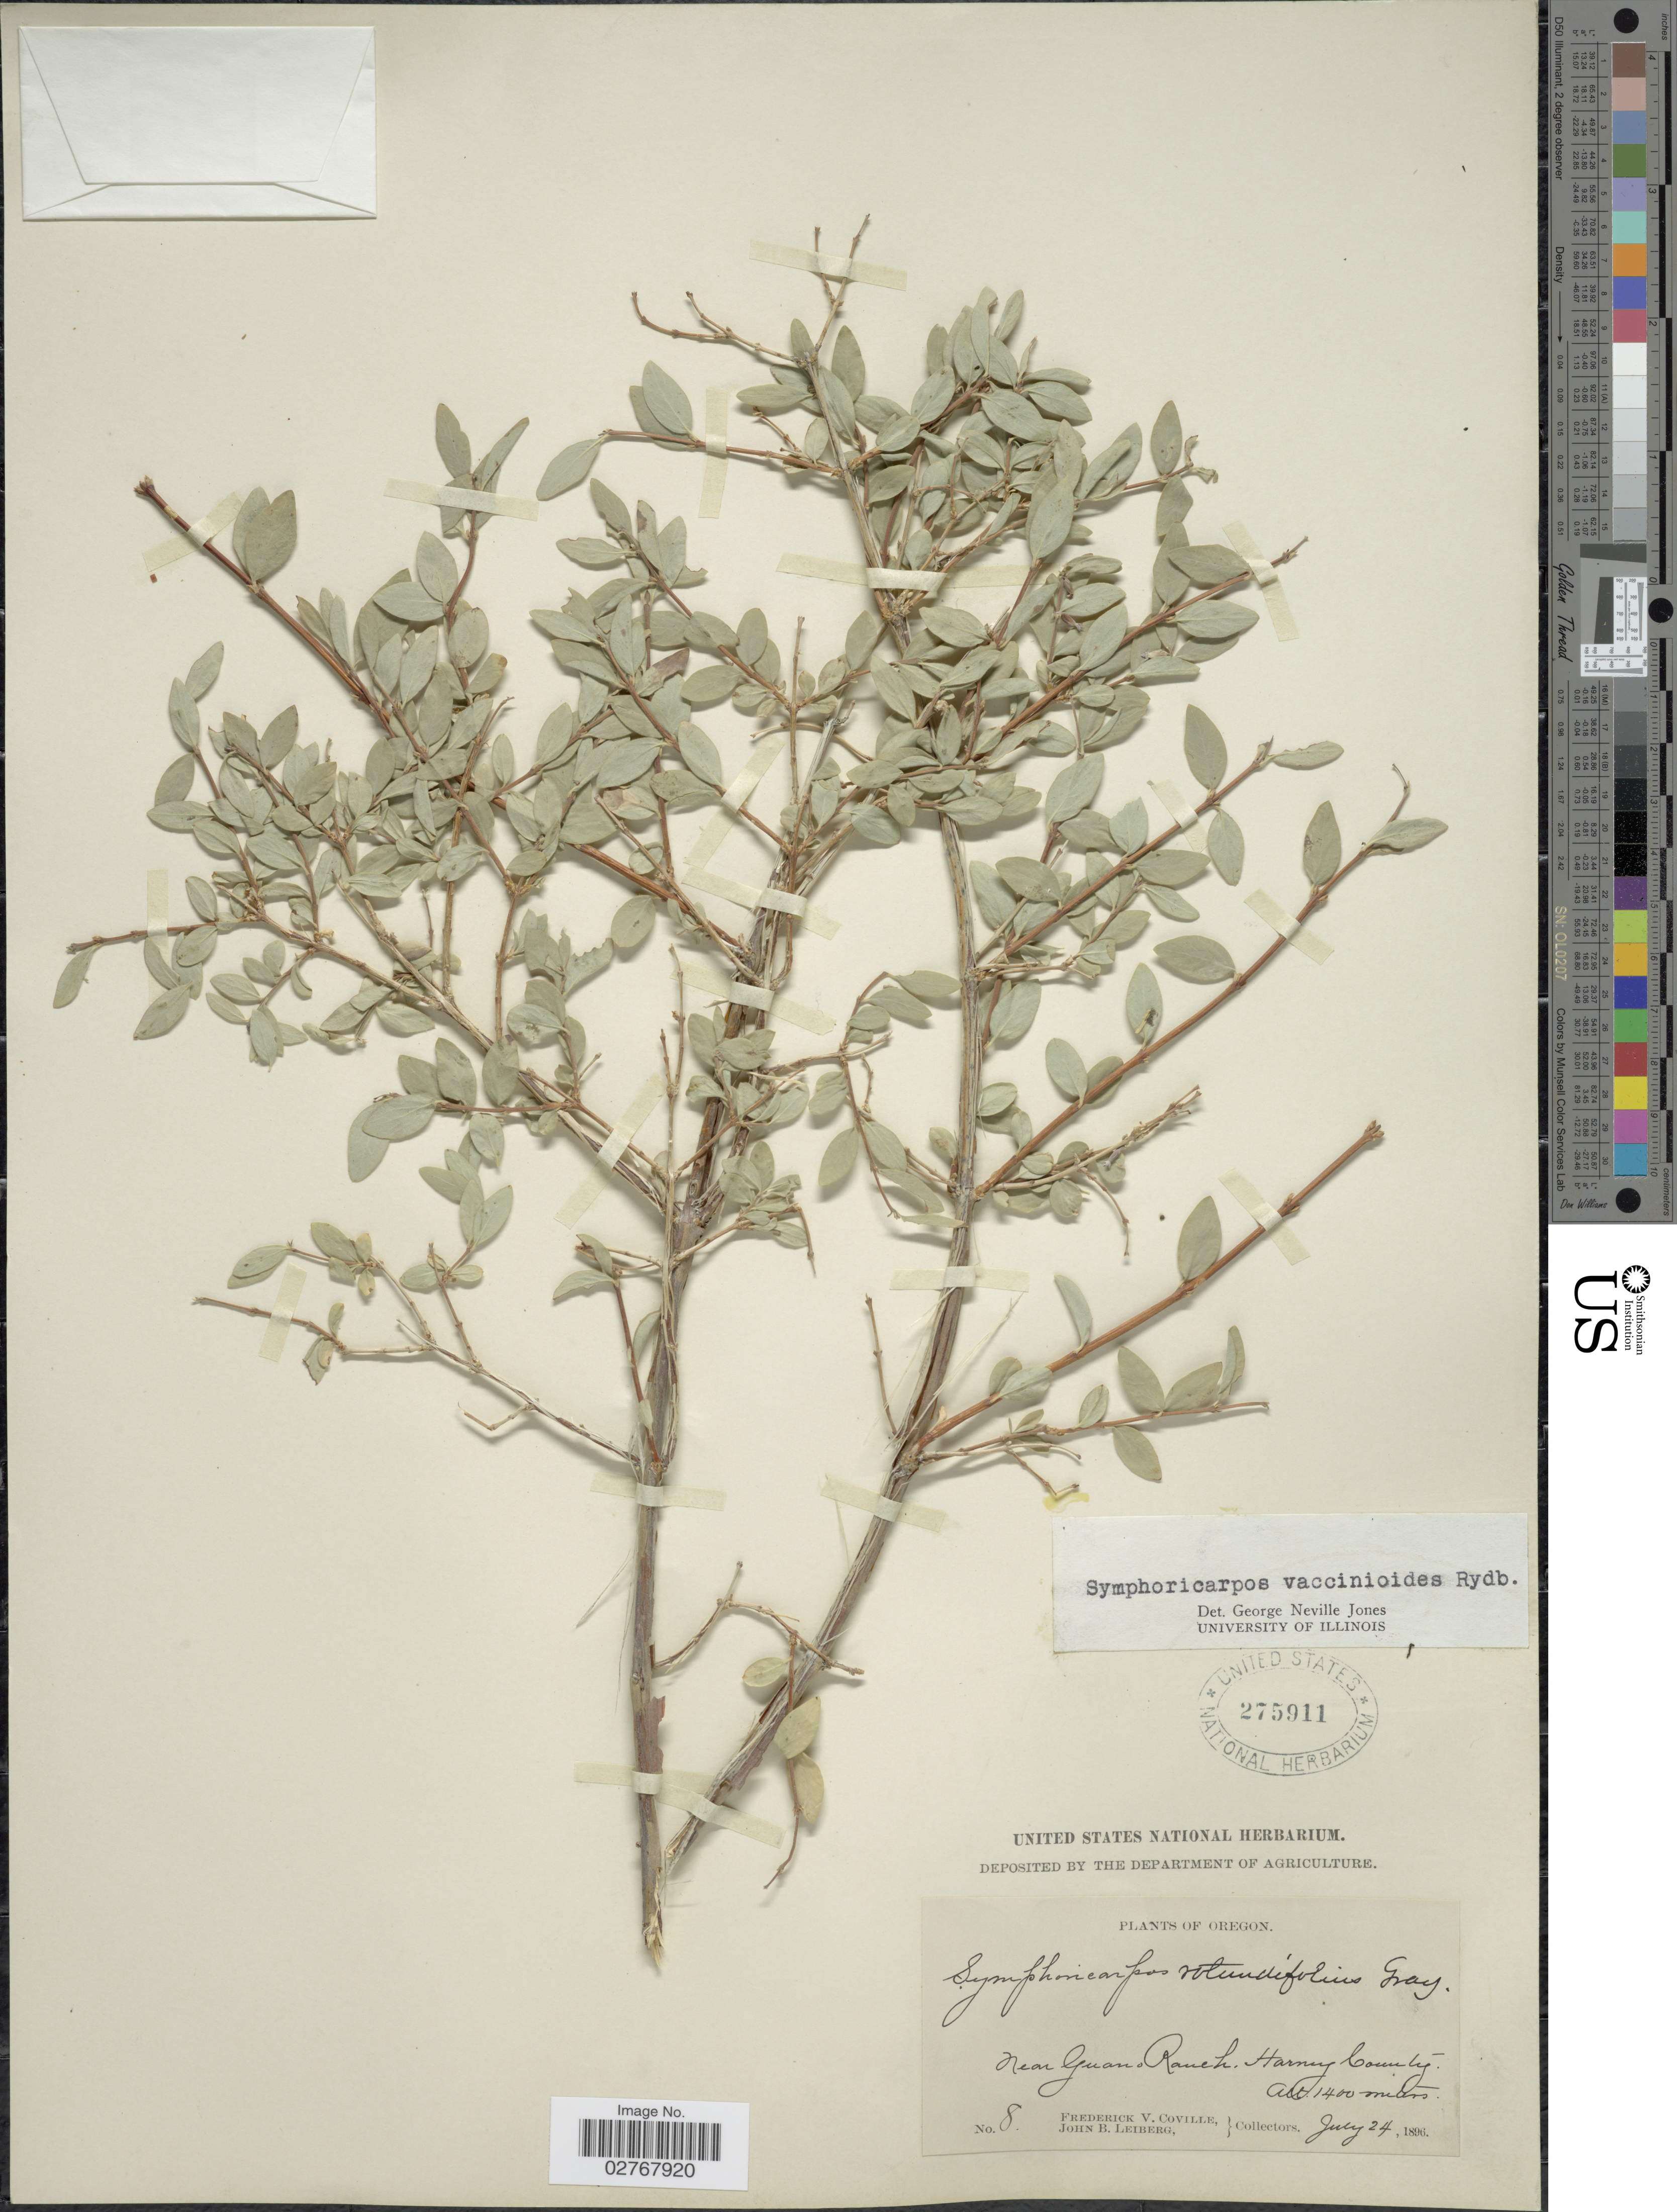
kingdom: Plantae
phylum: Tracheophyta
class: Magnoliopsida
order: Dipsacales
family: Caprifoliaceae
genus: Symphoricarpos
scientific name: Symphoricarpos vaccinioides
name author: Rydb.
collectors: F. V. Coville & J. B. Leiberg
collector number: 8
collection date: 1896-07-24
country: United States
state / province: Oregon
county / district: Harney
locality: Near Guano Ranch. Harney County.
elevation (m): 1400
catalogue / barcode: US 275911